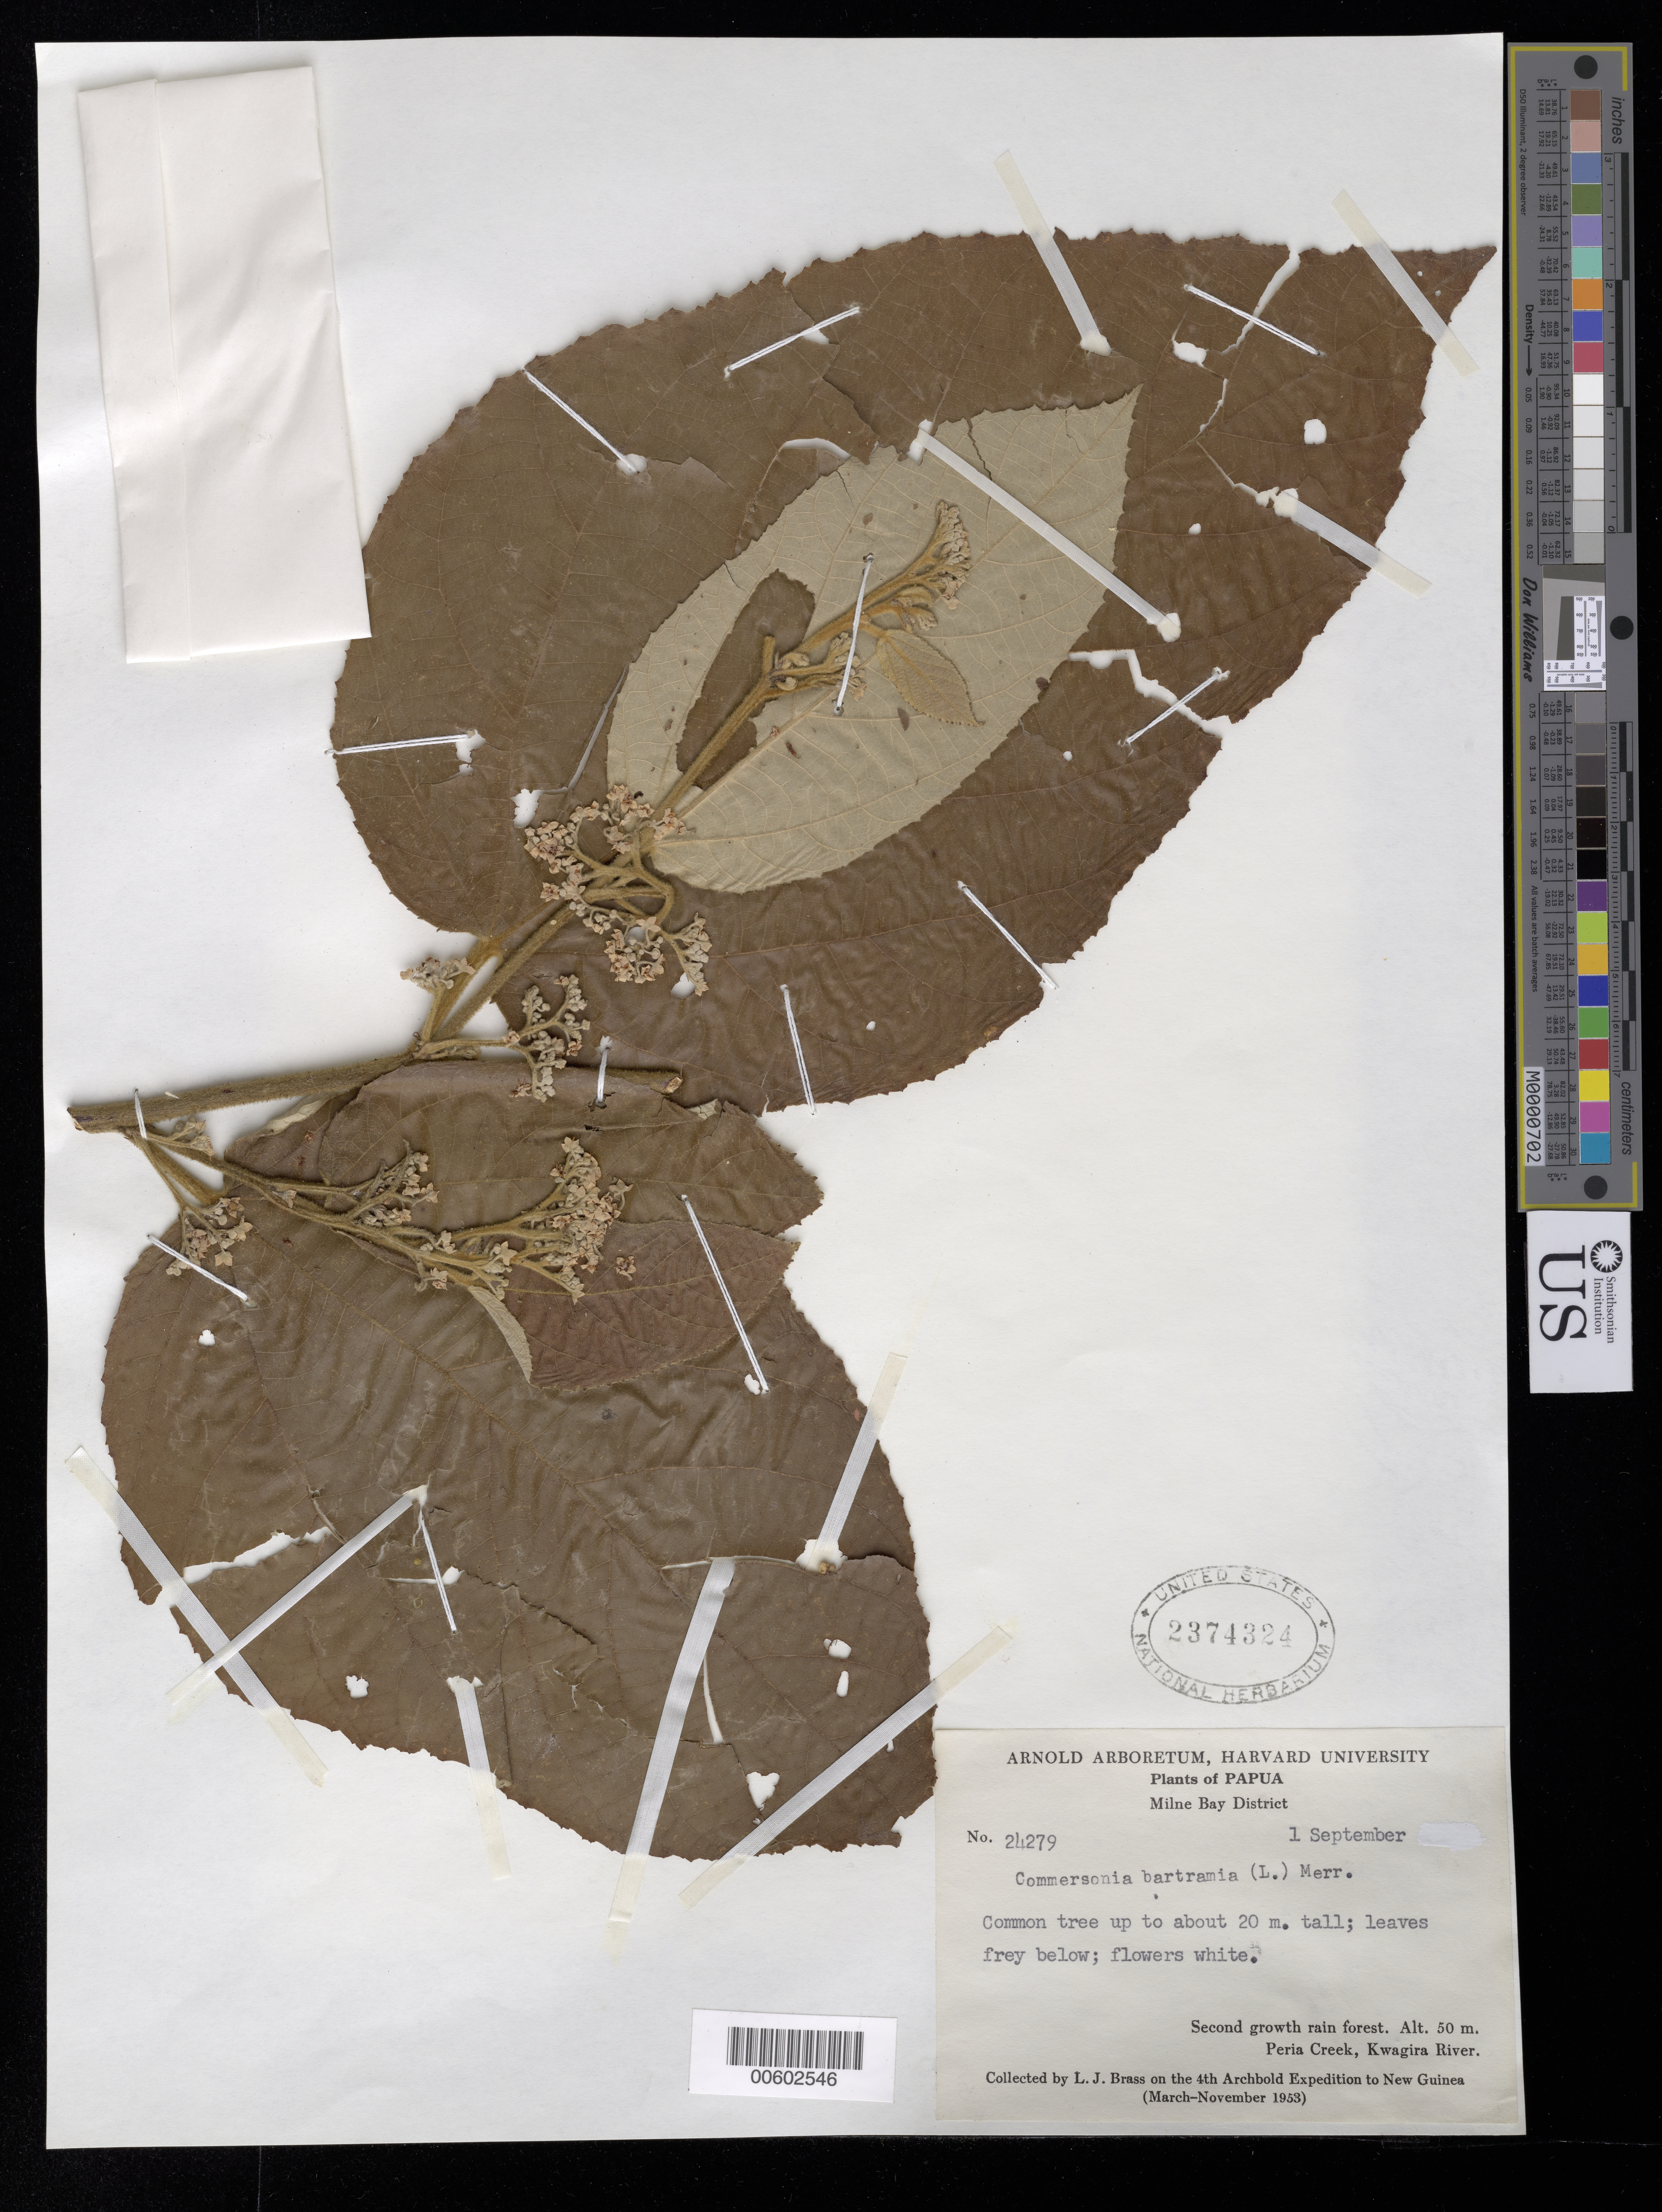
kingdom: Plantae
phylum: Tracheophyta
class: Magnoliopsida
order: Malvales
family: Malvaceae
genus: Commersonia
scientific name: Commersonia bartramia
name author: (L.) Merr.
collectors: L. J. Brass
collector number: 24279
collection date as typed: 01 Sep 1953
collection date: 1953-09-01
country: Papua New Guinea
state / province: Milne Bay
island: New Guinea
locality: Peria Creek, Kwagira River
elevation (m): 50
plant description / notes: US, A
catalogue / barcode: US 2374324